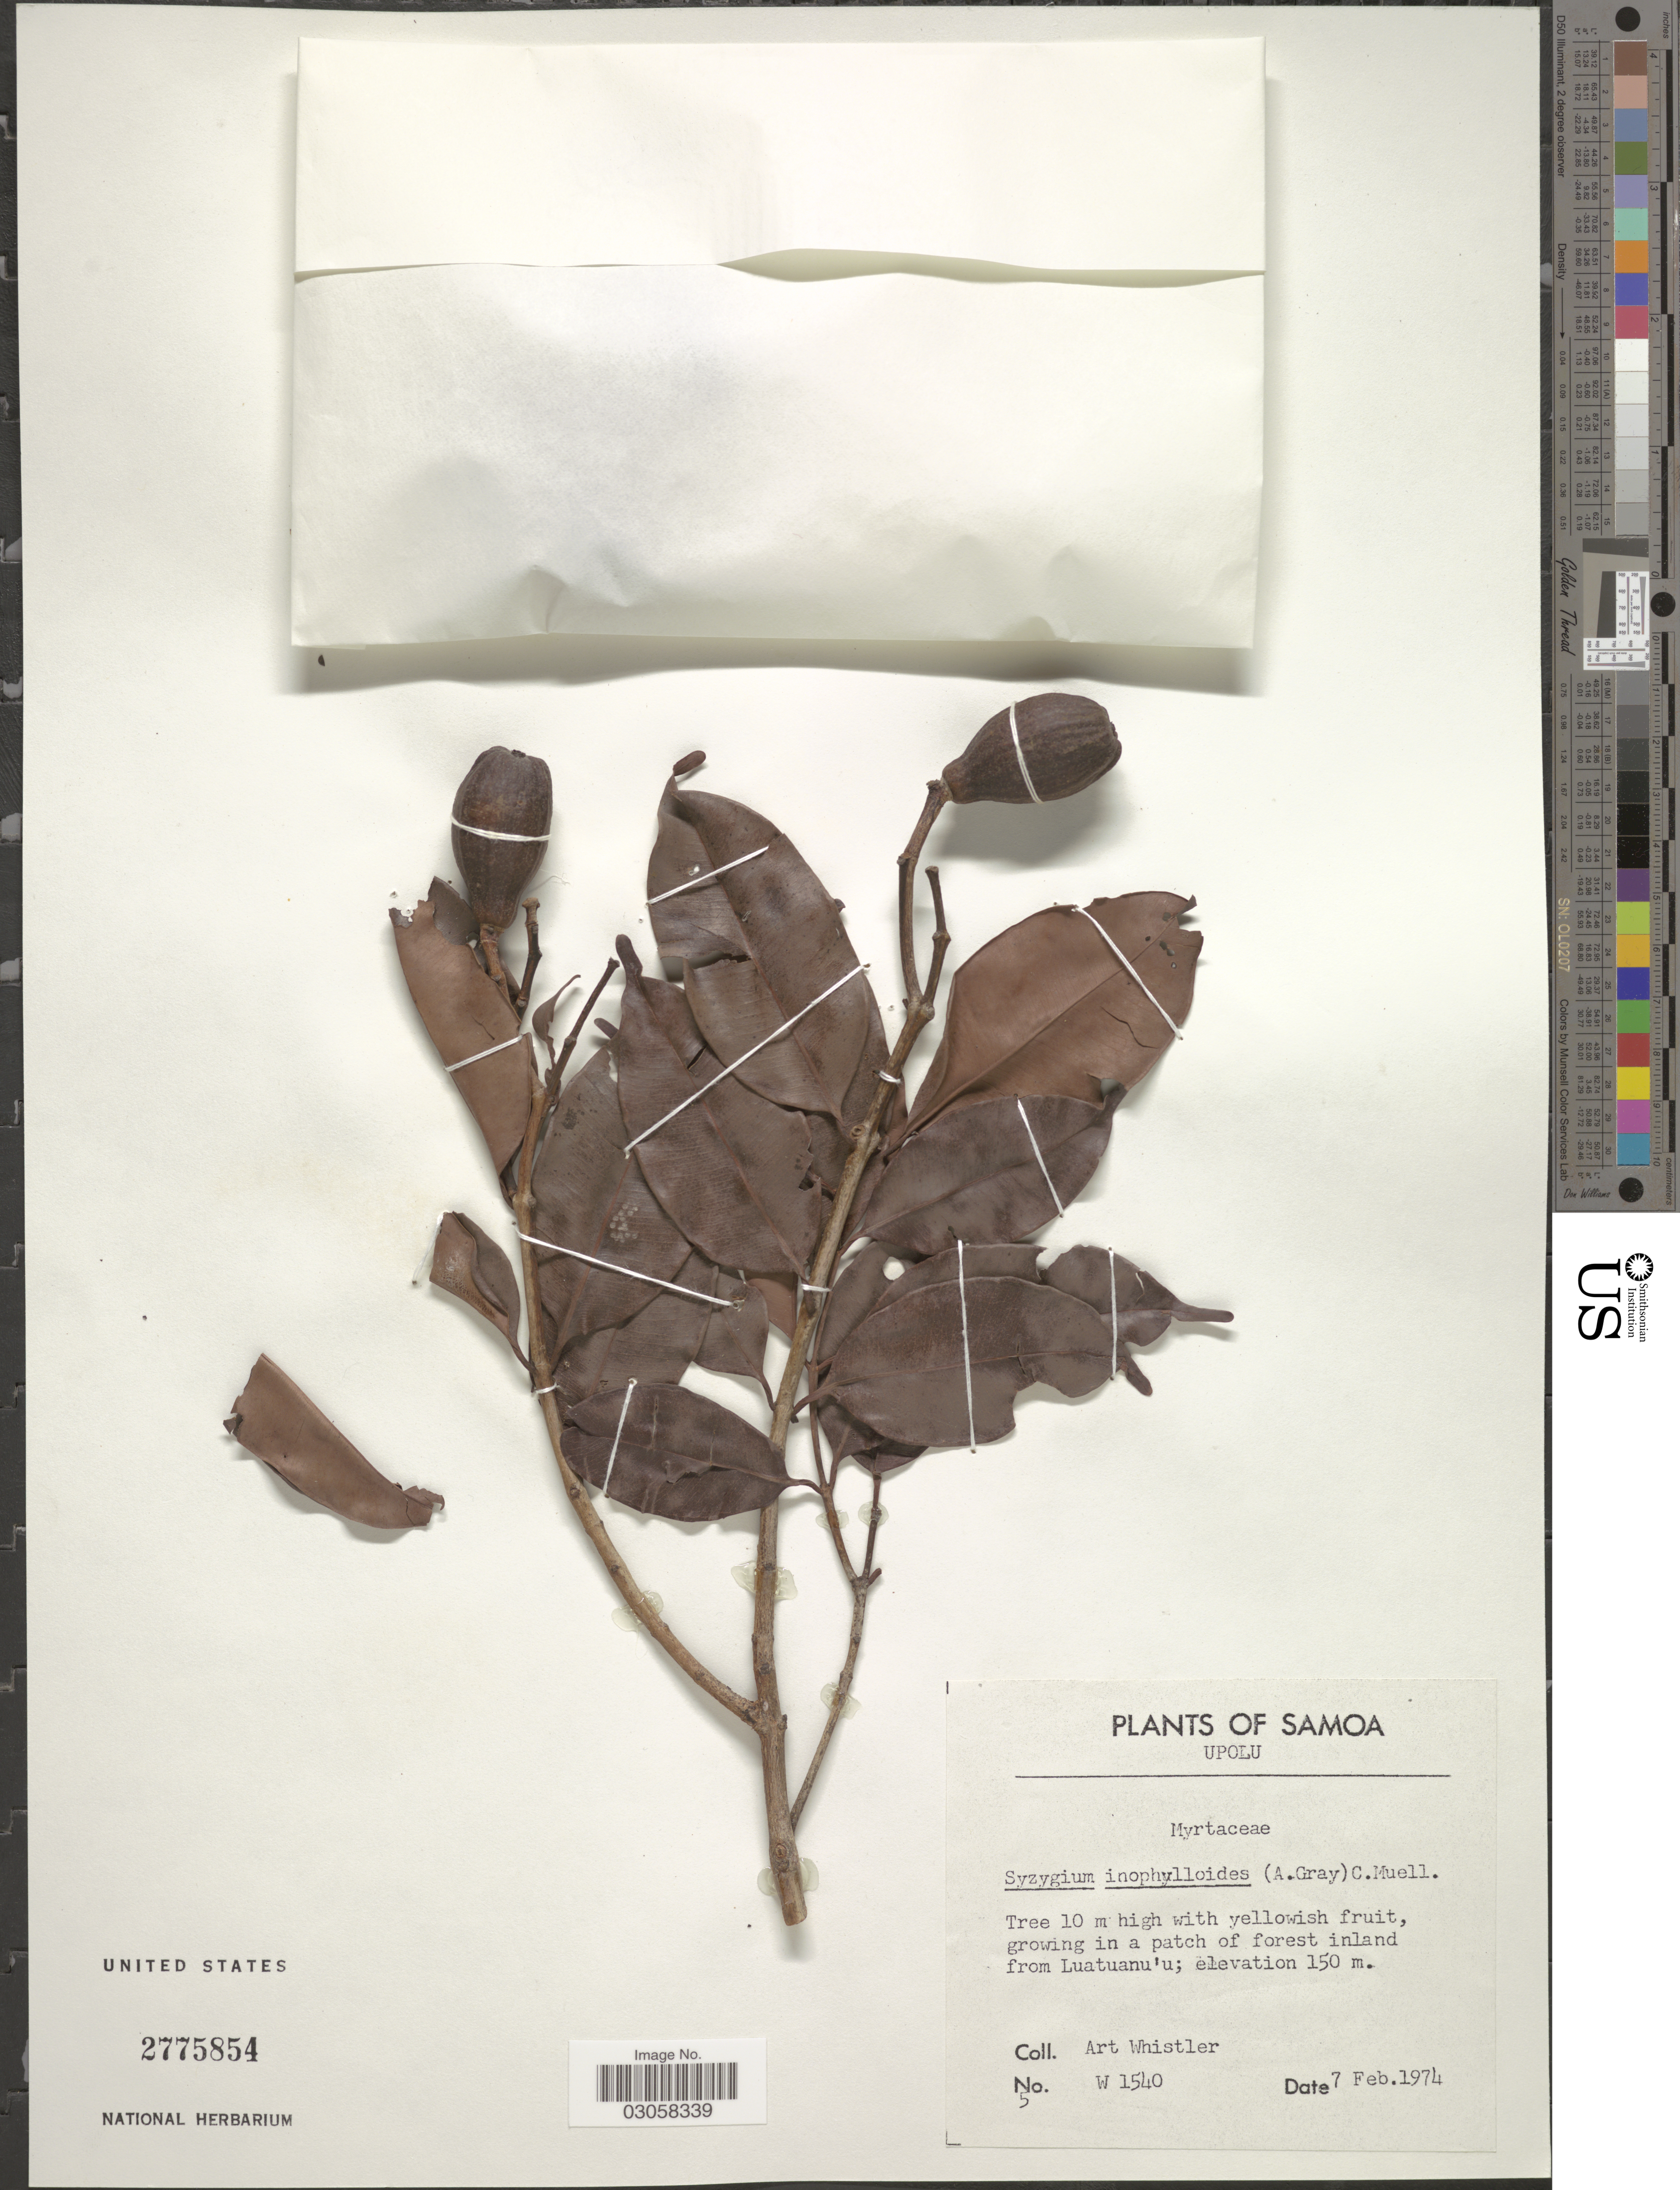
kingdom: Plantae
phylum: Tracheophyta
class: Magnoliopsida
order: Myrtales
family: Myrtaceae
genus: Syzygium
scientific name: Syzygium inophylloides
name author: (A. Gray) K. Müller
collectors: A. Whistler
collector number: W1540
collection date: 1974-02-07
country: Samoa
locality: Samoa. Upolu. In a patch of forest inland from Luatuanu'u.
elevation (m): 150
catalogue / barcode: US 2775854